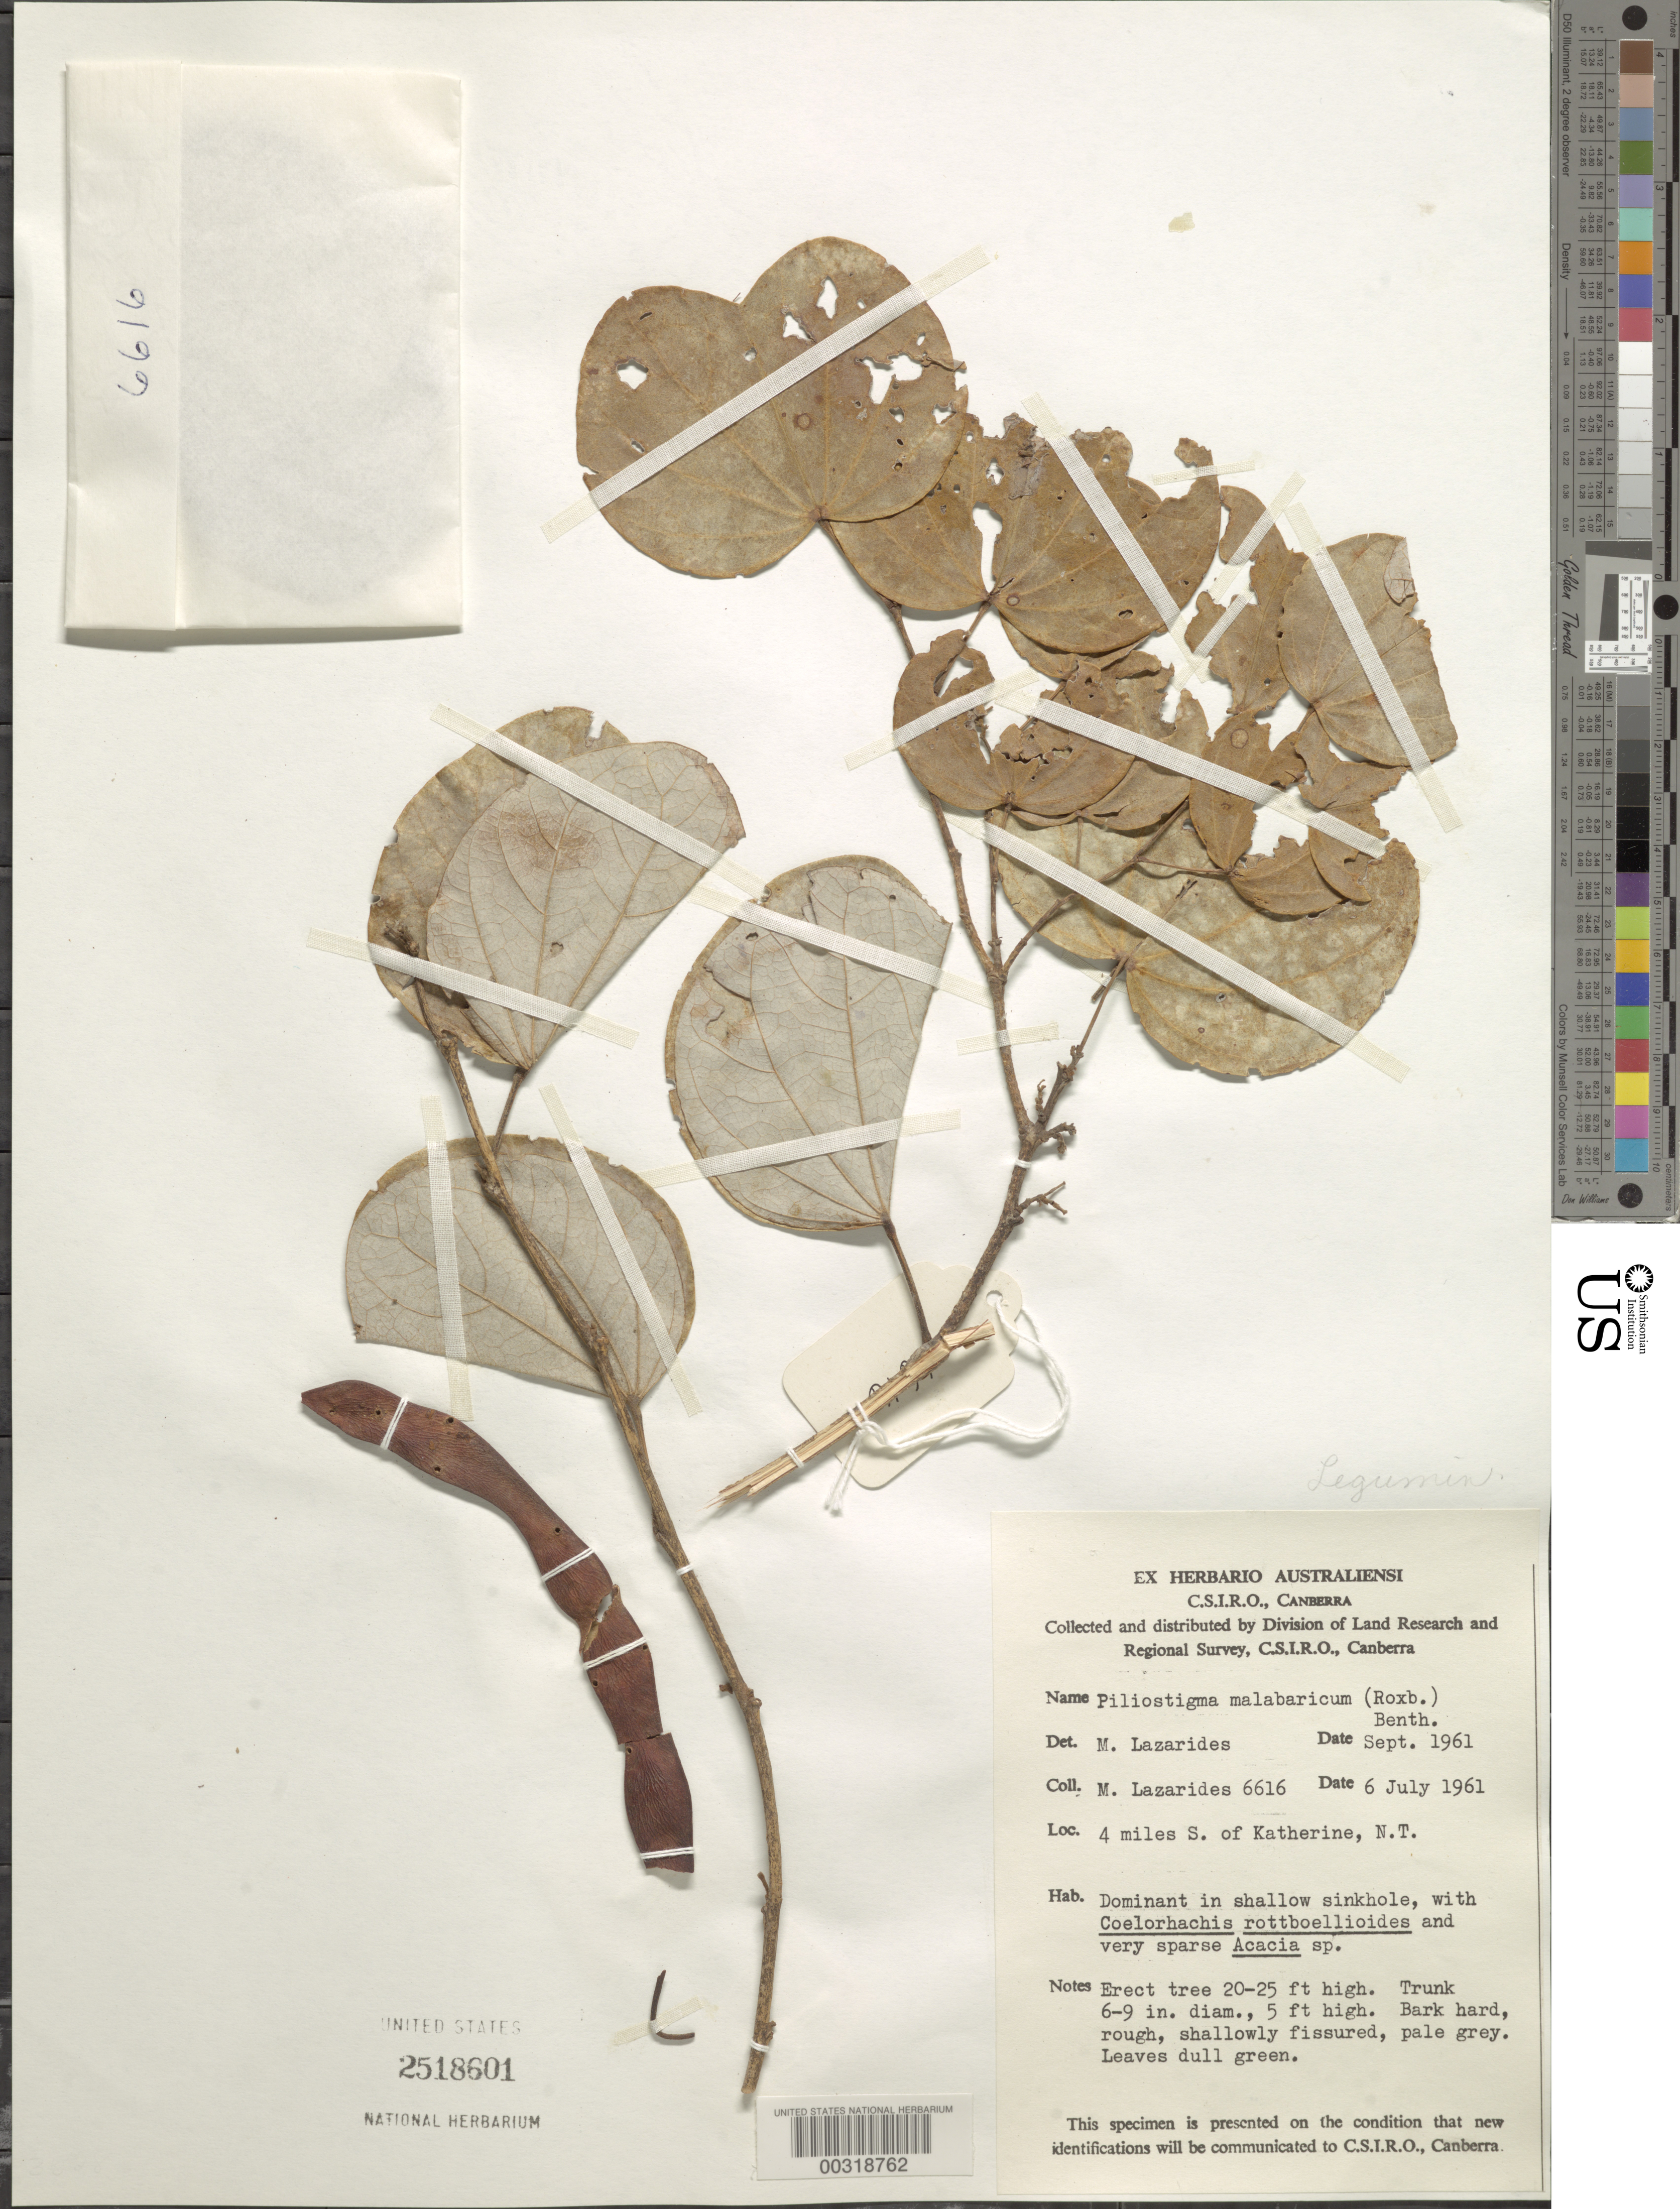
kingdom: Plantae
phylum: Tracheophyta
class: Magnoliopsida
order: Fabales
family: Fabaceae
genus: Piliostigma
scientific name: Piliostigma malabaricum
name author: (Roxb.) Benth.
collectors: M. Lazarides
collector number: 6616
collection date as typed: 06 Jul 1961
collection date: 1961-07-06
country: Australia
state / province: Northern Territory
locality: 4 mi s of katherine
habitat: Shallow sinkhole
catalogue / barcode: US 2518601